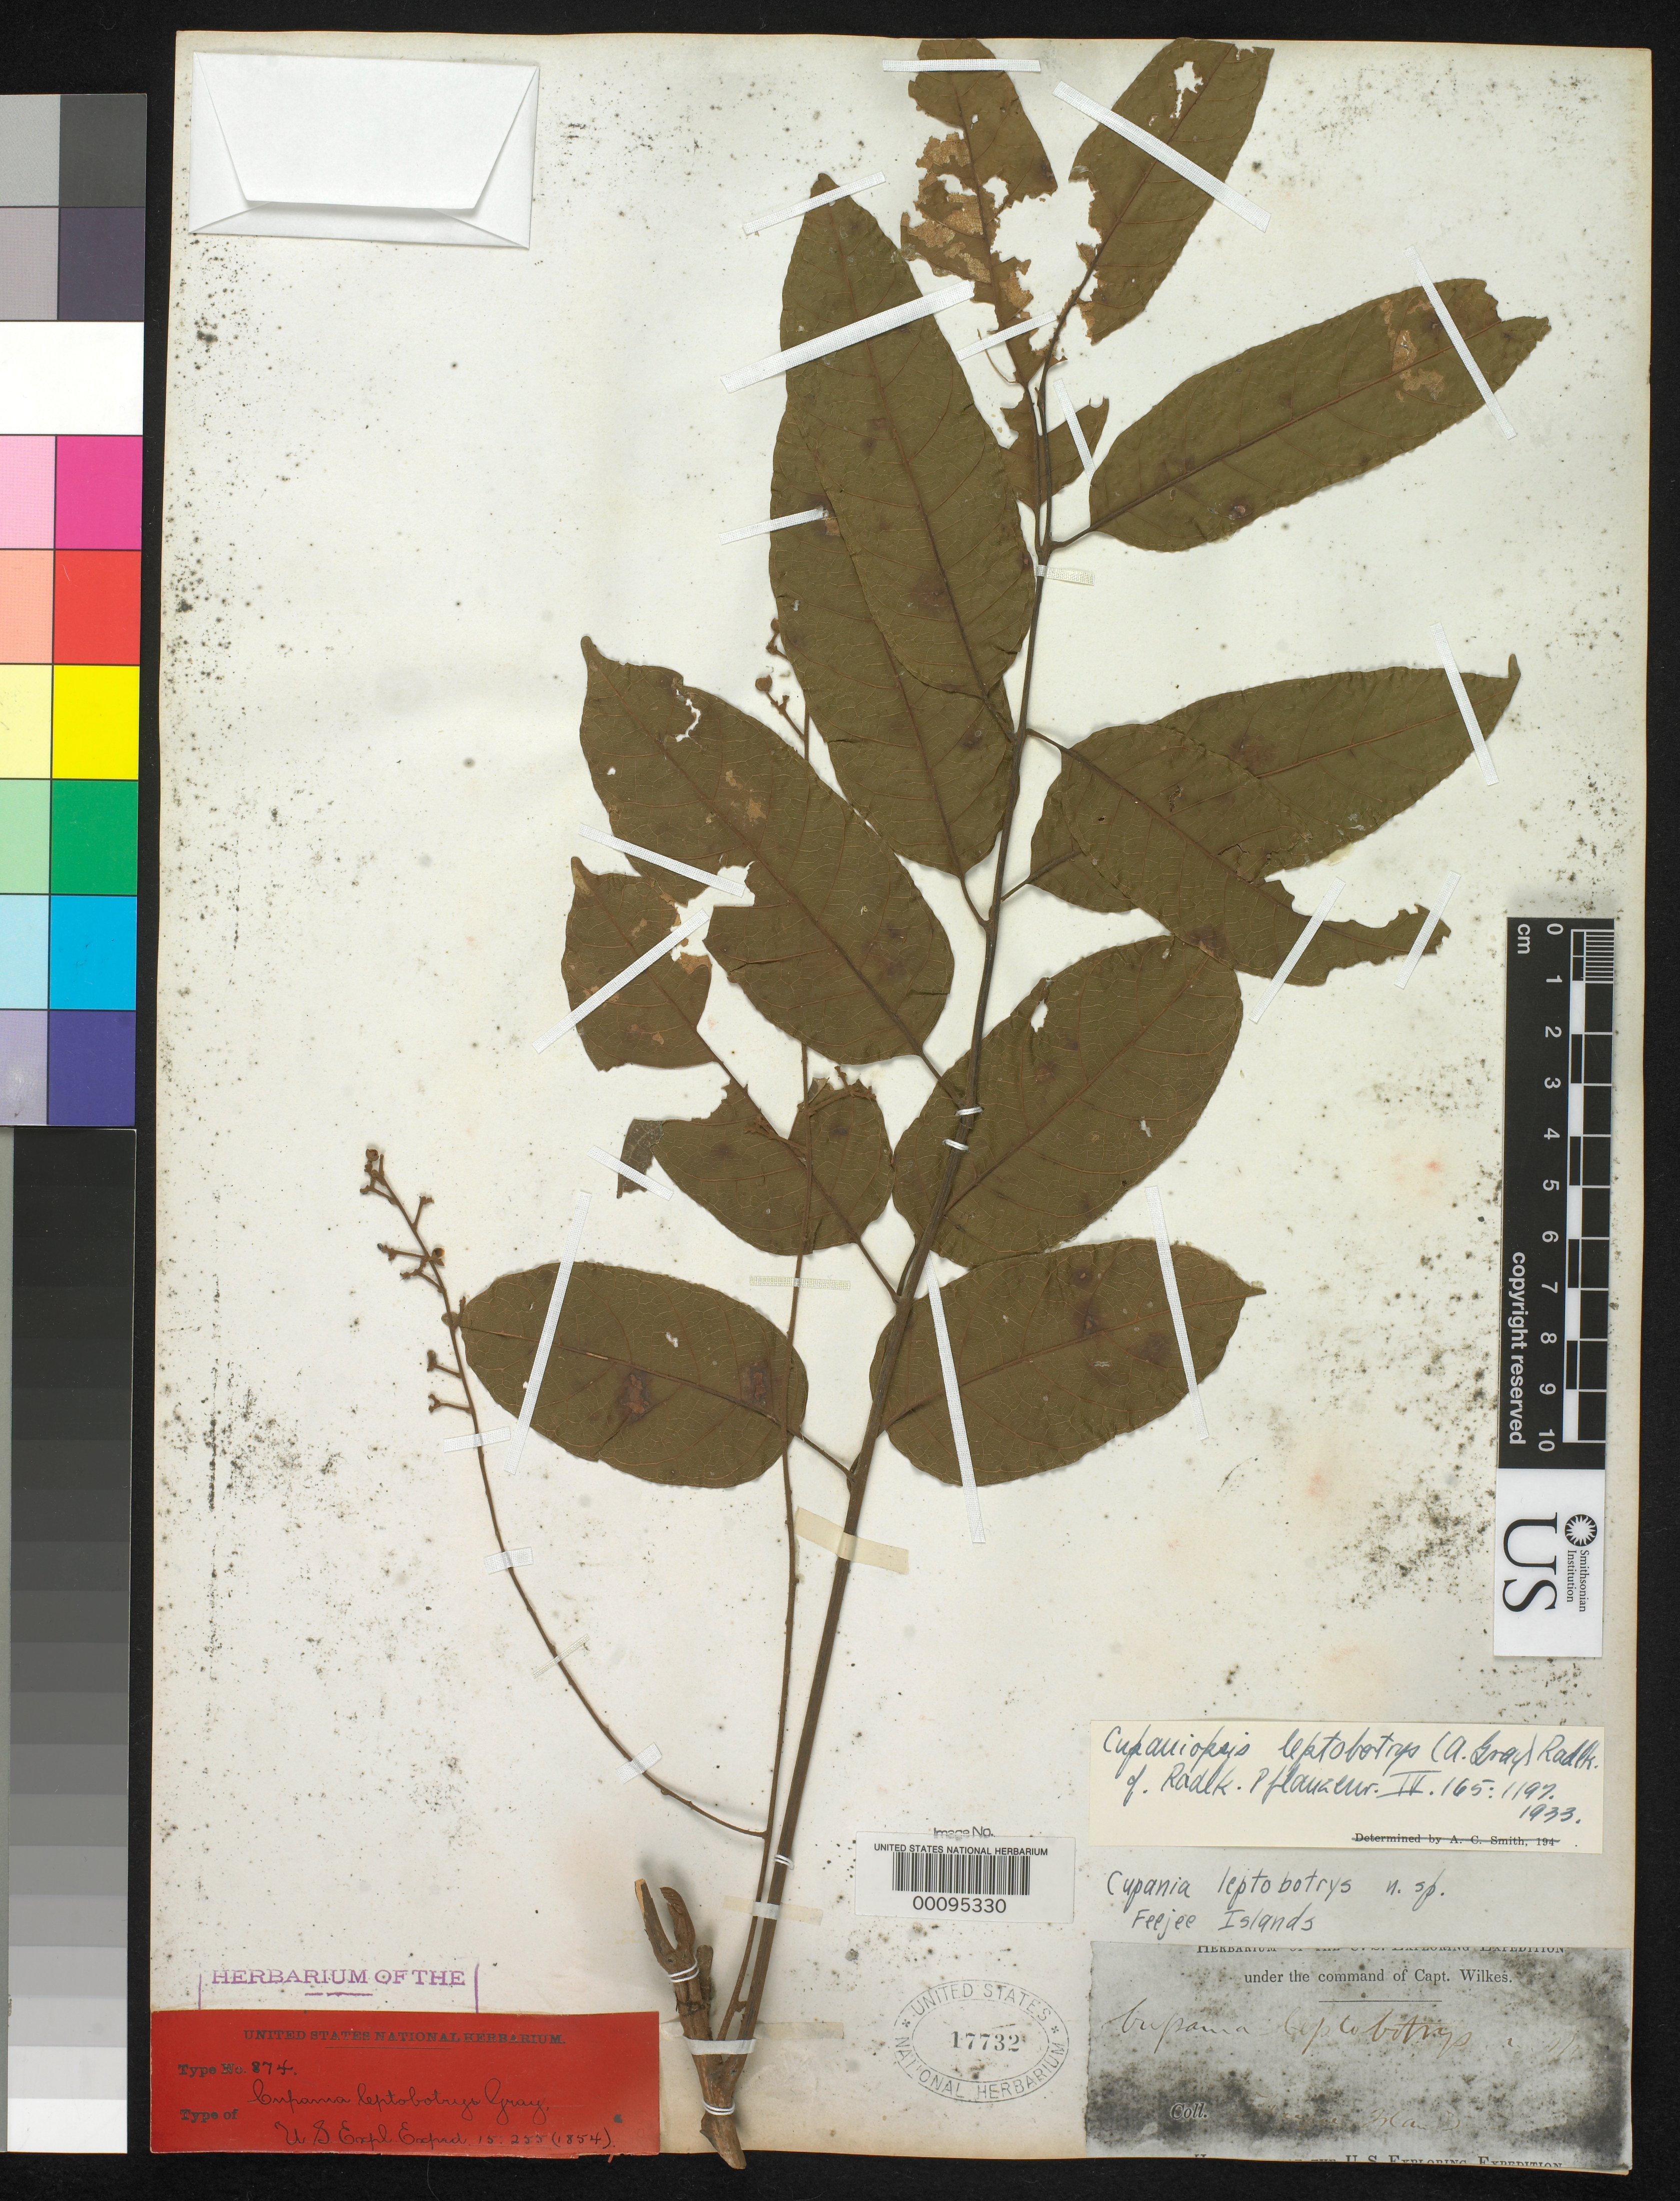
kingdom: Plantae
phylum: Tracheophyta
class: Magnoliopsida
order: Sapindales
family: Sapindaceae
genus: Cupania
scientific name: Cupania leptobotrys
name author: A. Gray in Wilkes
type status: Type Collection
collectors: Wilkes Explor. Exped.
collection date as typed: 1838 to -- --- 1842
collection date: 1838/1842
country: Fiji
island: Ovalau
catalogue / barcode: US 17732